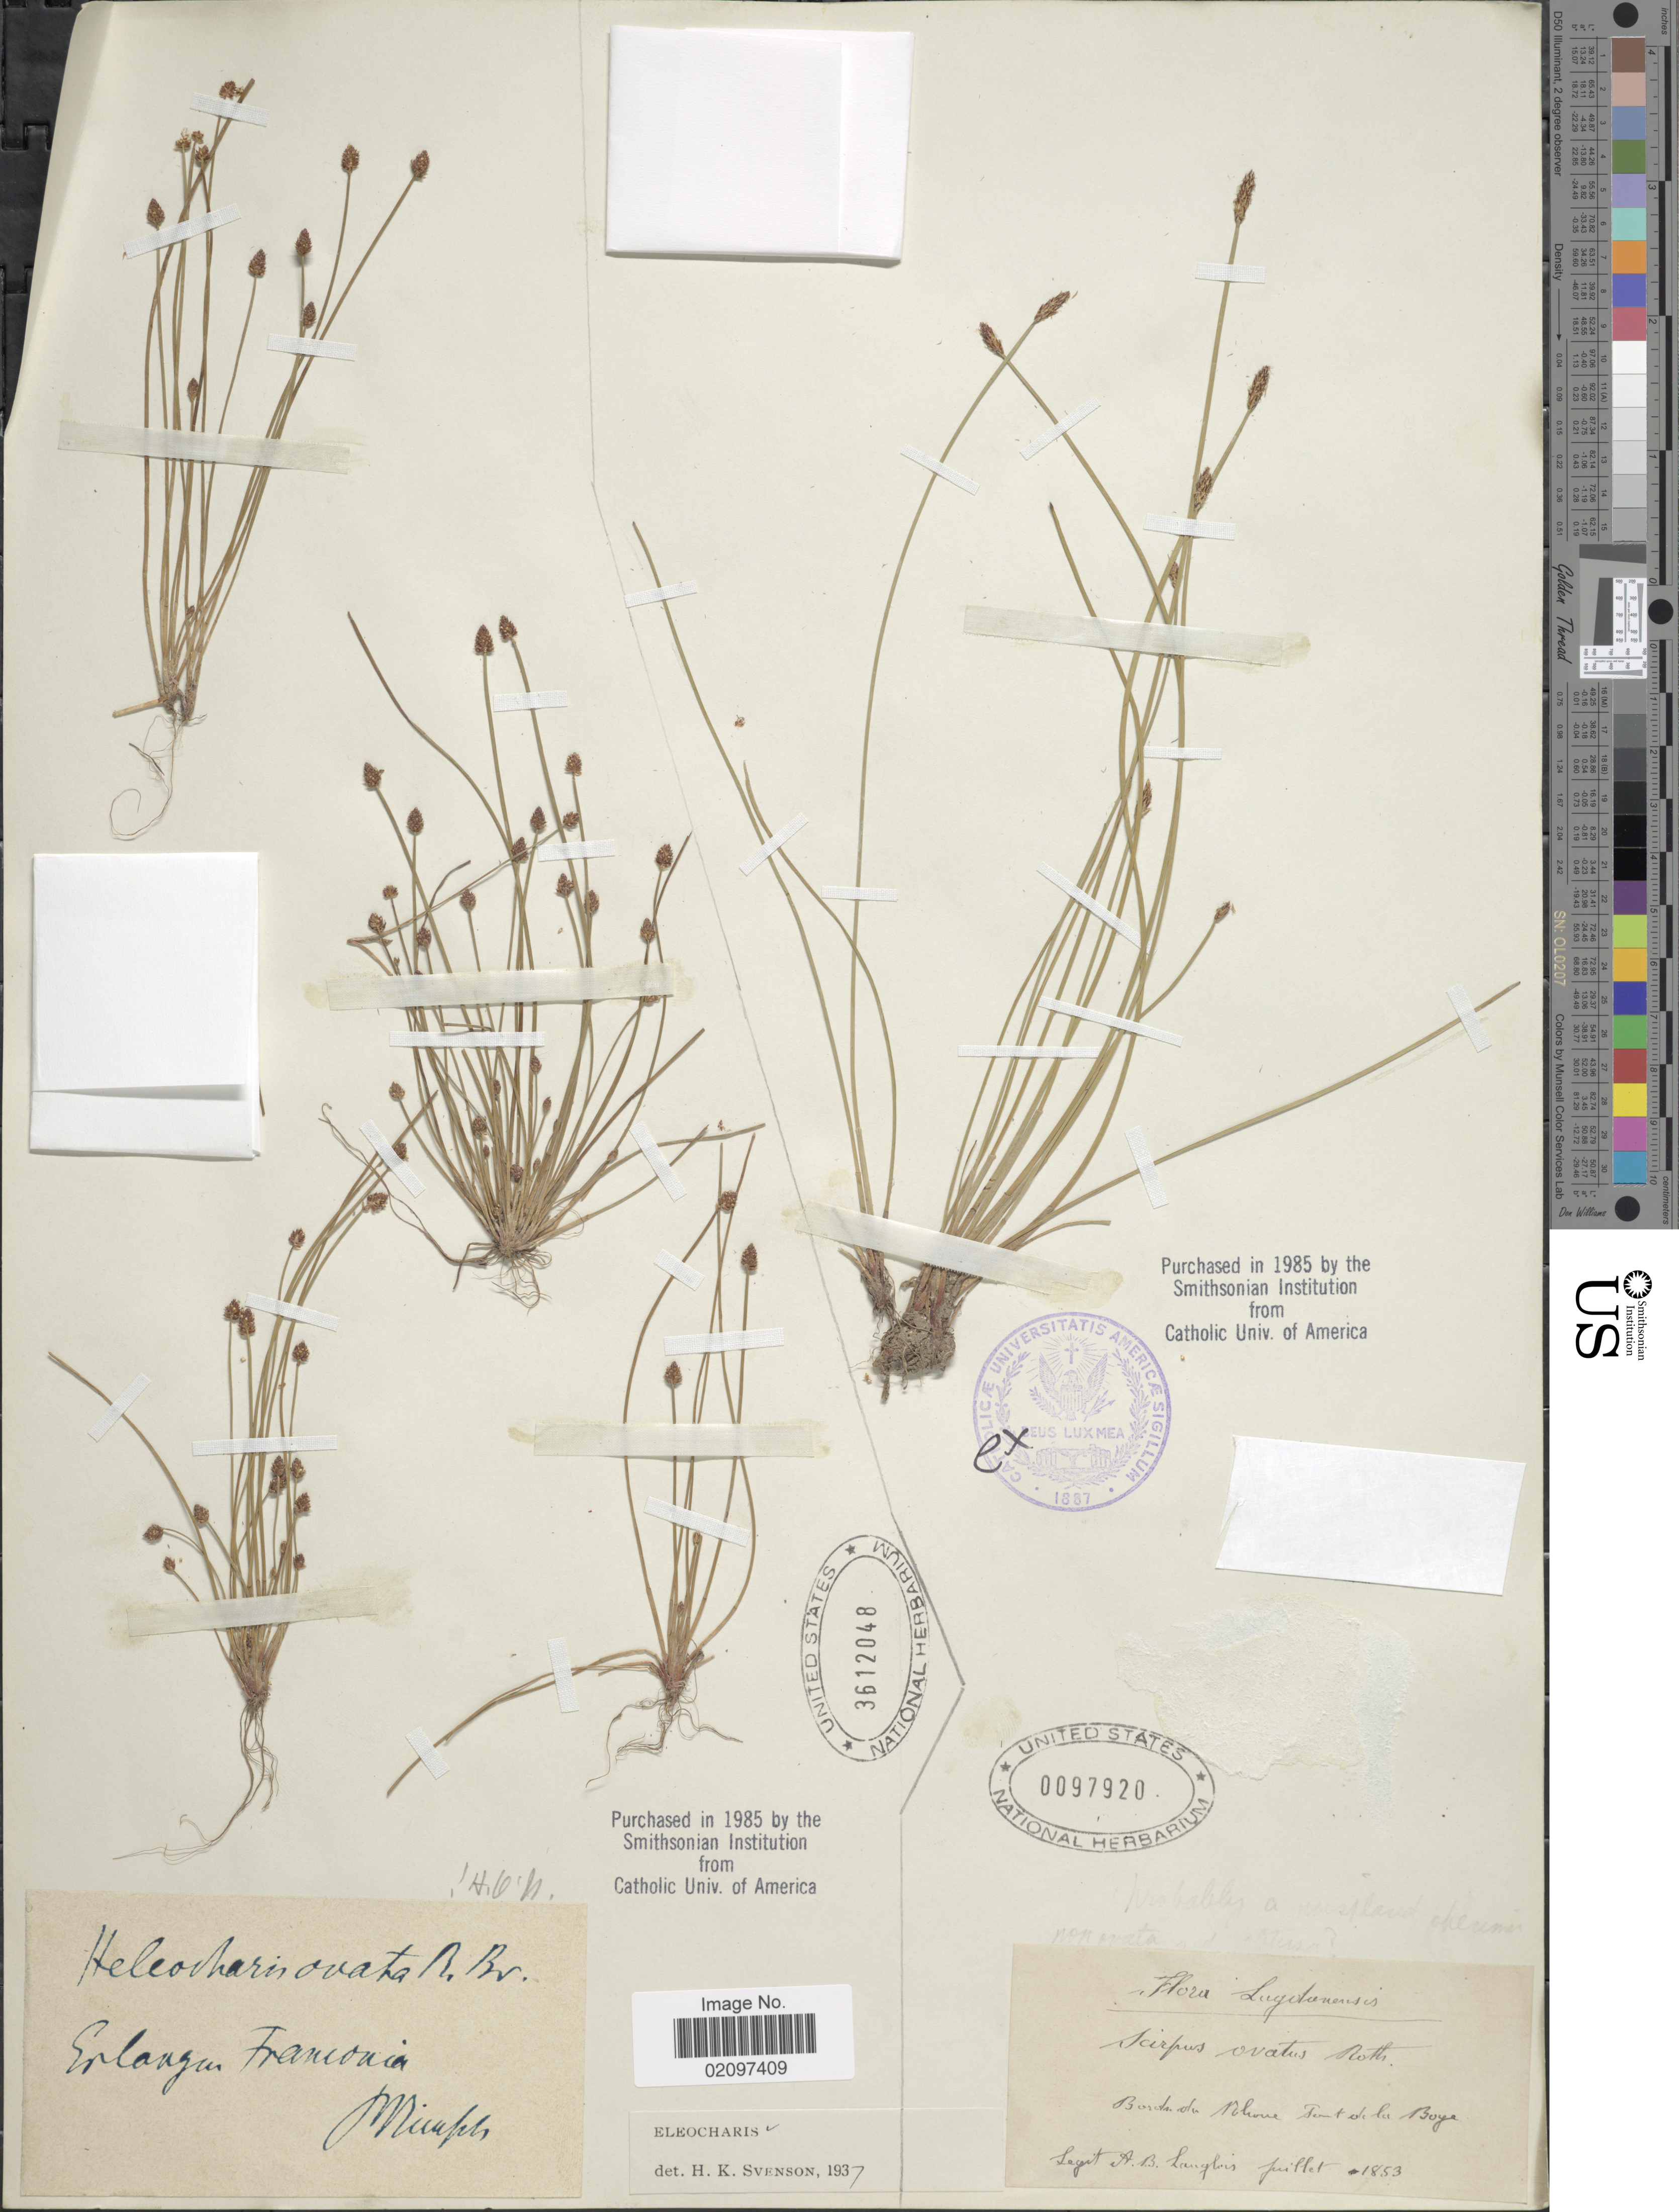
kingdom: Plantae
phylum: Tracheophyta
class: Liliopsida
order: Poales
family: Cyperaceae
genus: Eleocharis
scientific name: Eleocharis ovata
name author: (Roth) Roem. & Schult.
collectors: P.F. Reinsch (herbarium)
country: Germany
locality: Erlangen Franconia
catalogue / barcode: US 3612048